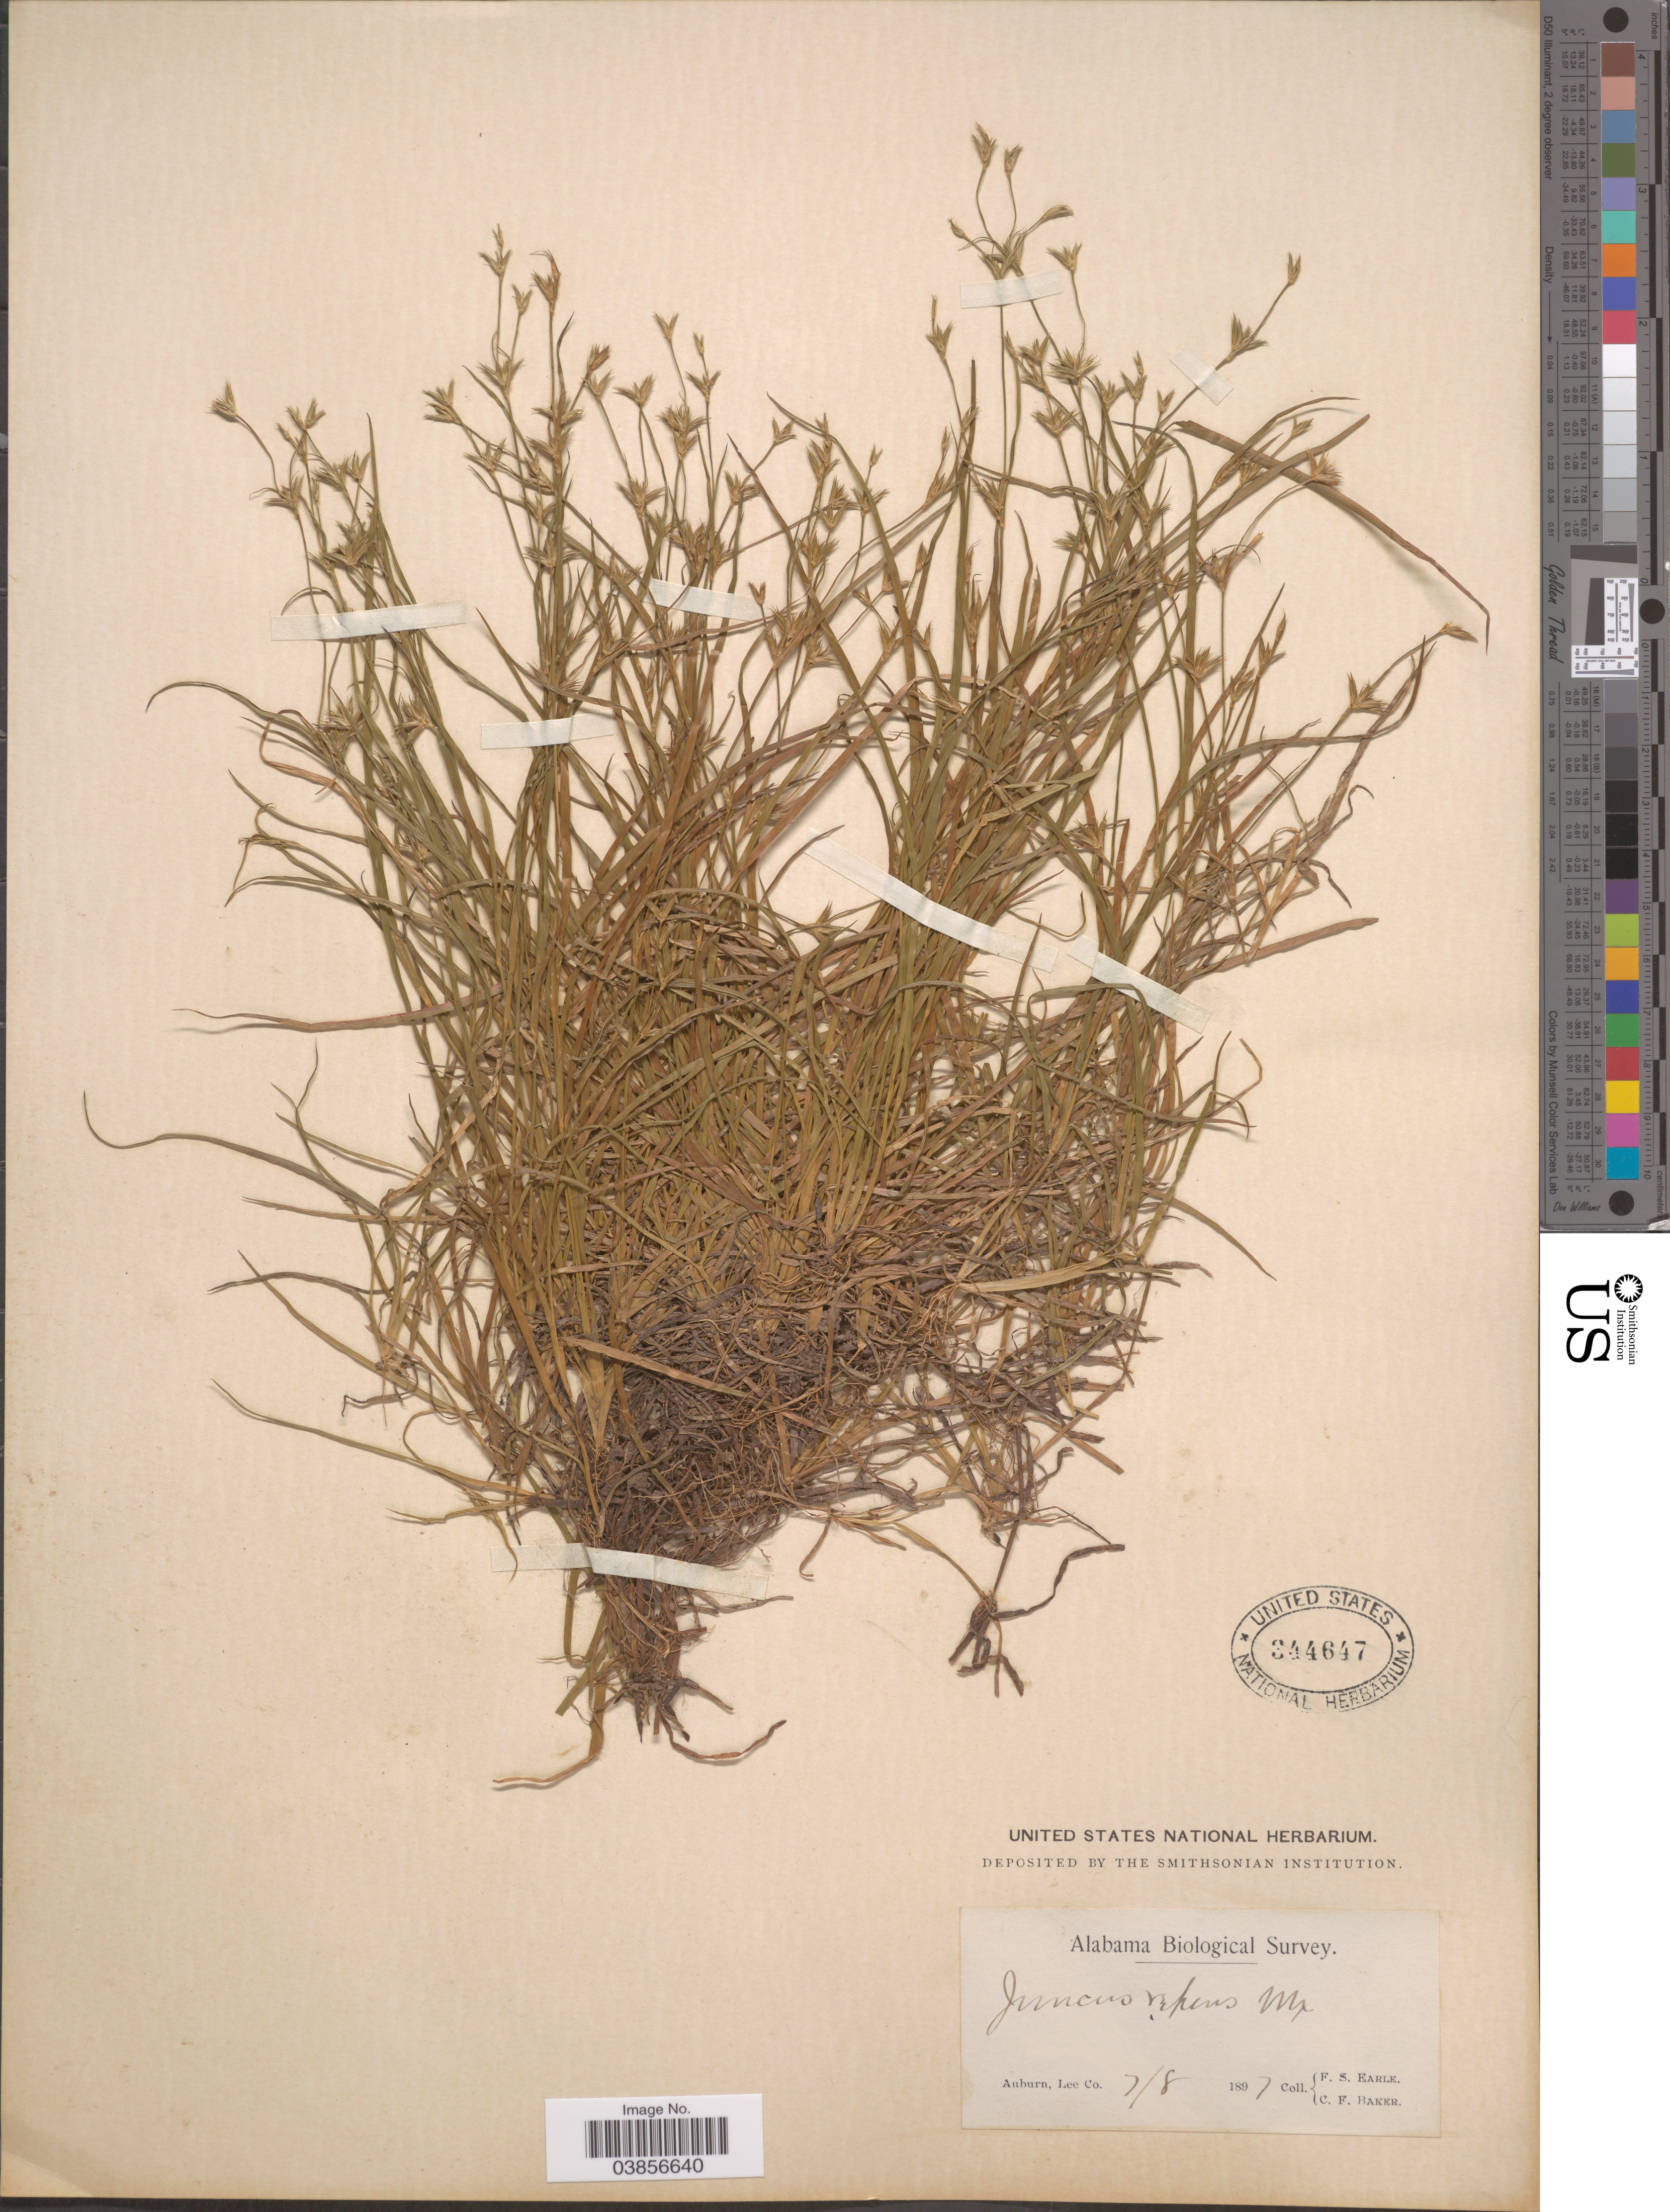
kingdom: Plantae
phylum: Tracheophyta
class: Liliopsida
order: Poales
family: Juncaceae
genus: Juncus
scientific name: Juncus repens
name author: Michx.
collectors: F. S. Earle & C. F. Baker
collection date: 1897-07-08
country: United States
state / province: Alabama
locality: Auburn, Lee Co.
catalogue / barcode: US 344647